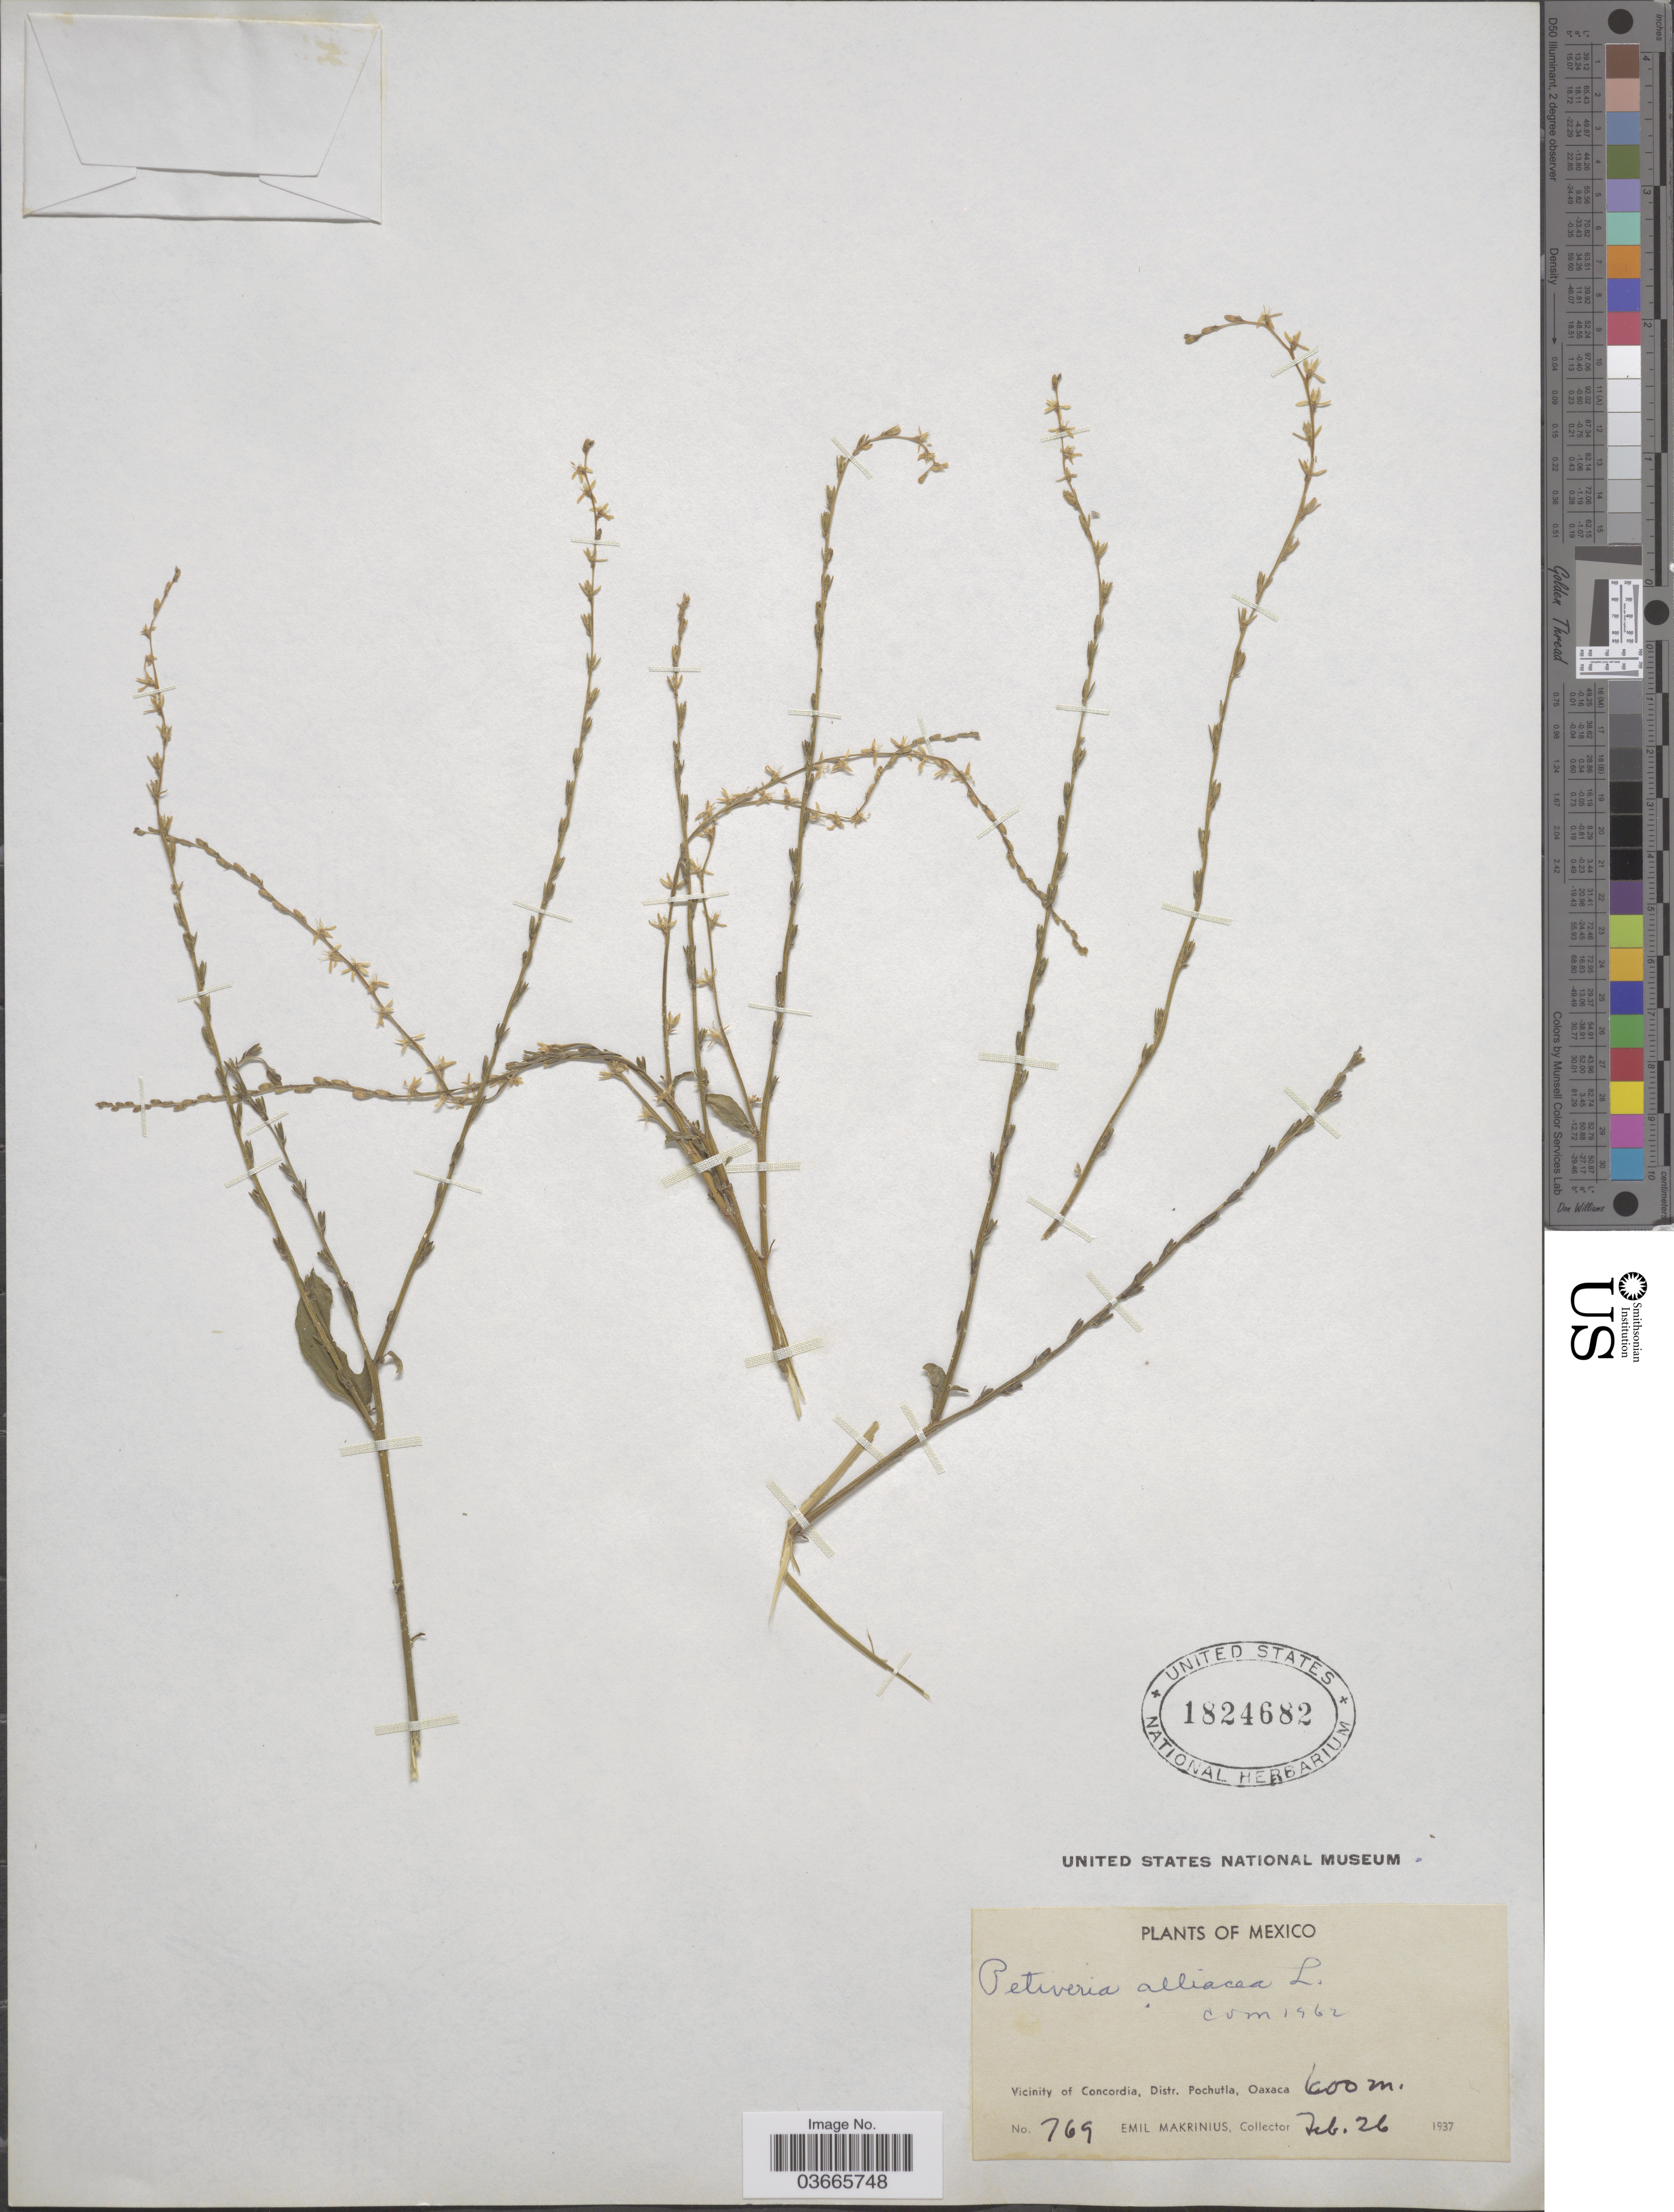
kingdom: Plantae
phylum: Tracheophyta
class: Magnoliopsida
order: Caryophyllales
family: Phytolaccaceae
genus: Petiveria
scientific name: Petiveria alliacea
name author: L.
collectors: E. Makrinius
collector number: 769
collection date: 1937-02-26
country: Mexico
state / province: Oaxaca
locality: Vicinity of Concordia, Distr. Pochutla.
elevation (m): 600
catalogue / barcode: US 1824682